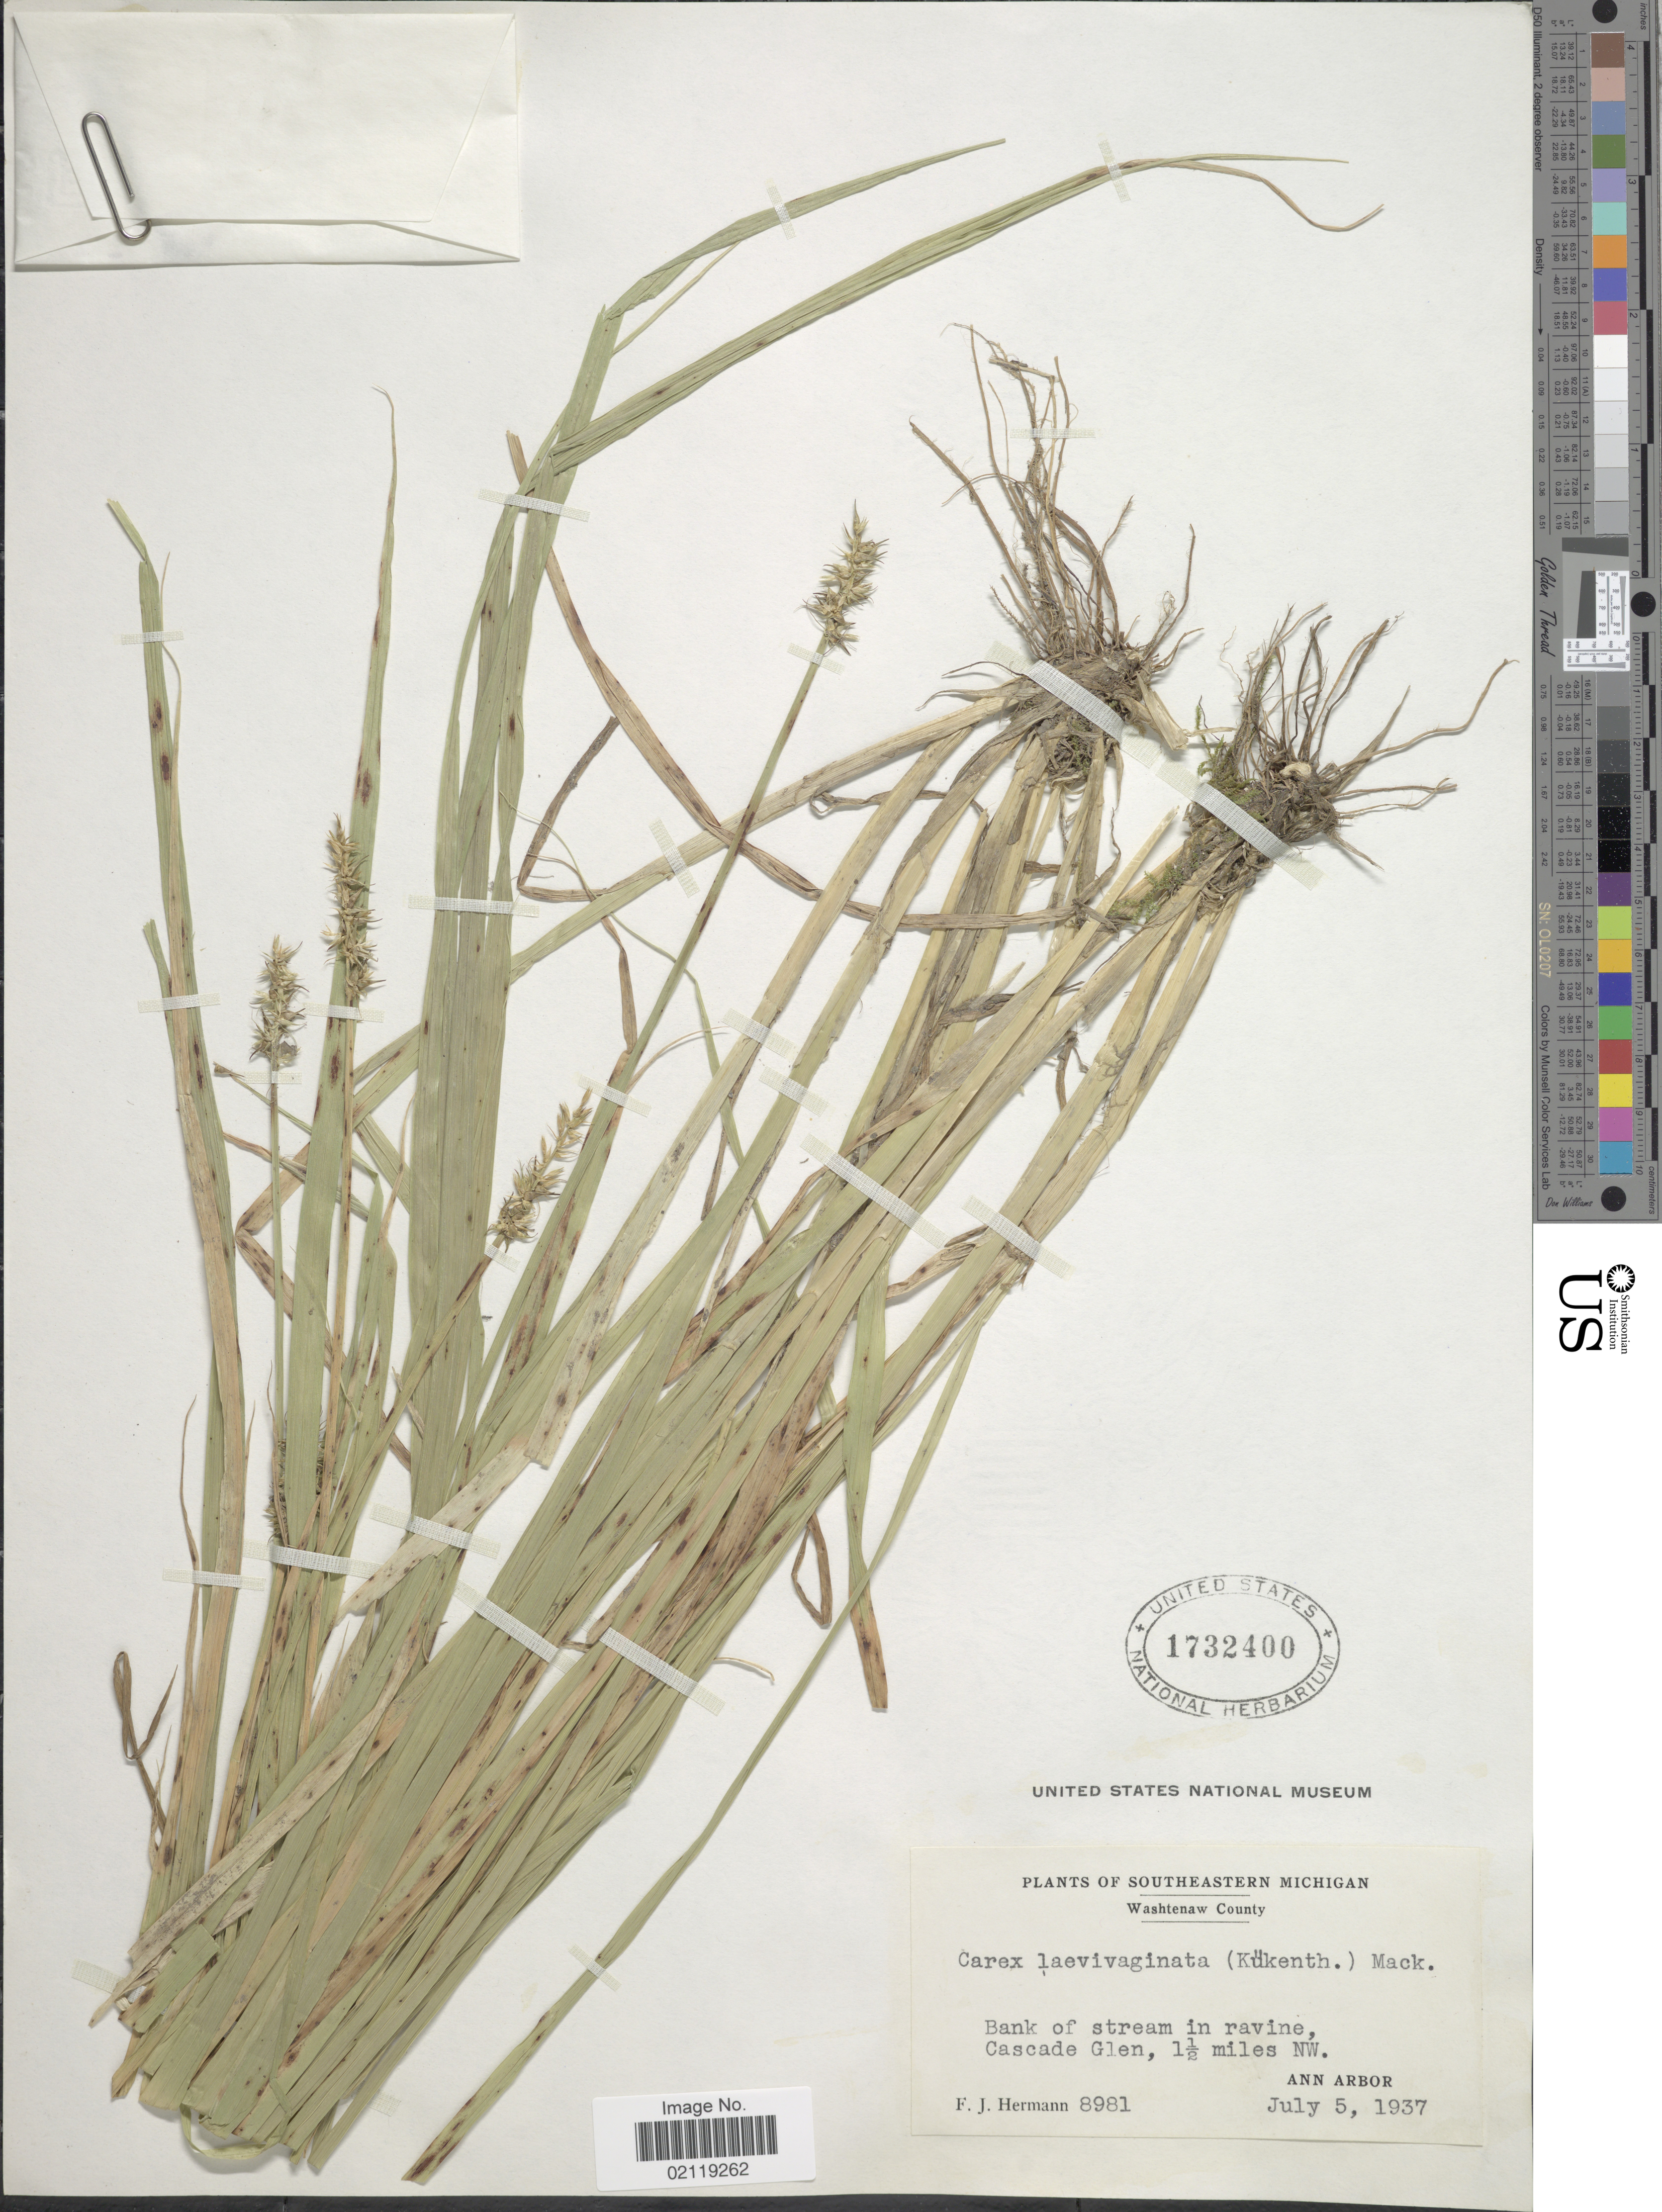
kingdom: Plantae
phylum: Tracheophyta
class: Liliopsida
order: Poales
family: Cyperaceae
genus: Carex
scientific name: Carex laevivaginata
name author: (Kük.) Mack.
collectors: F. J. Hermann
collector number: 8981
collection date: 1937-07-05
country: United States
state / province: Michigan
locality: Southeastern Michigan. Washtenaw County. Bank of stream in ravine, Cascade Glen, 1 1/2 miles NW. Ann Arbor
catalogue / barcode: US 1732400